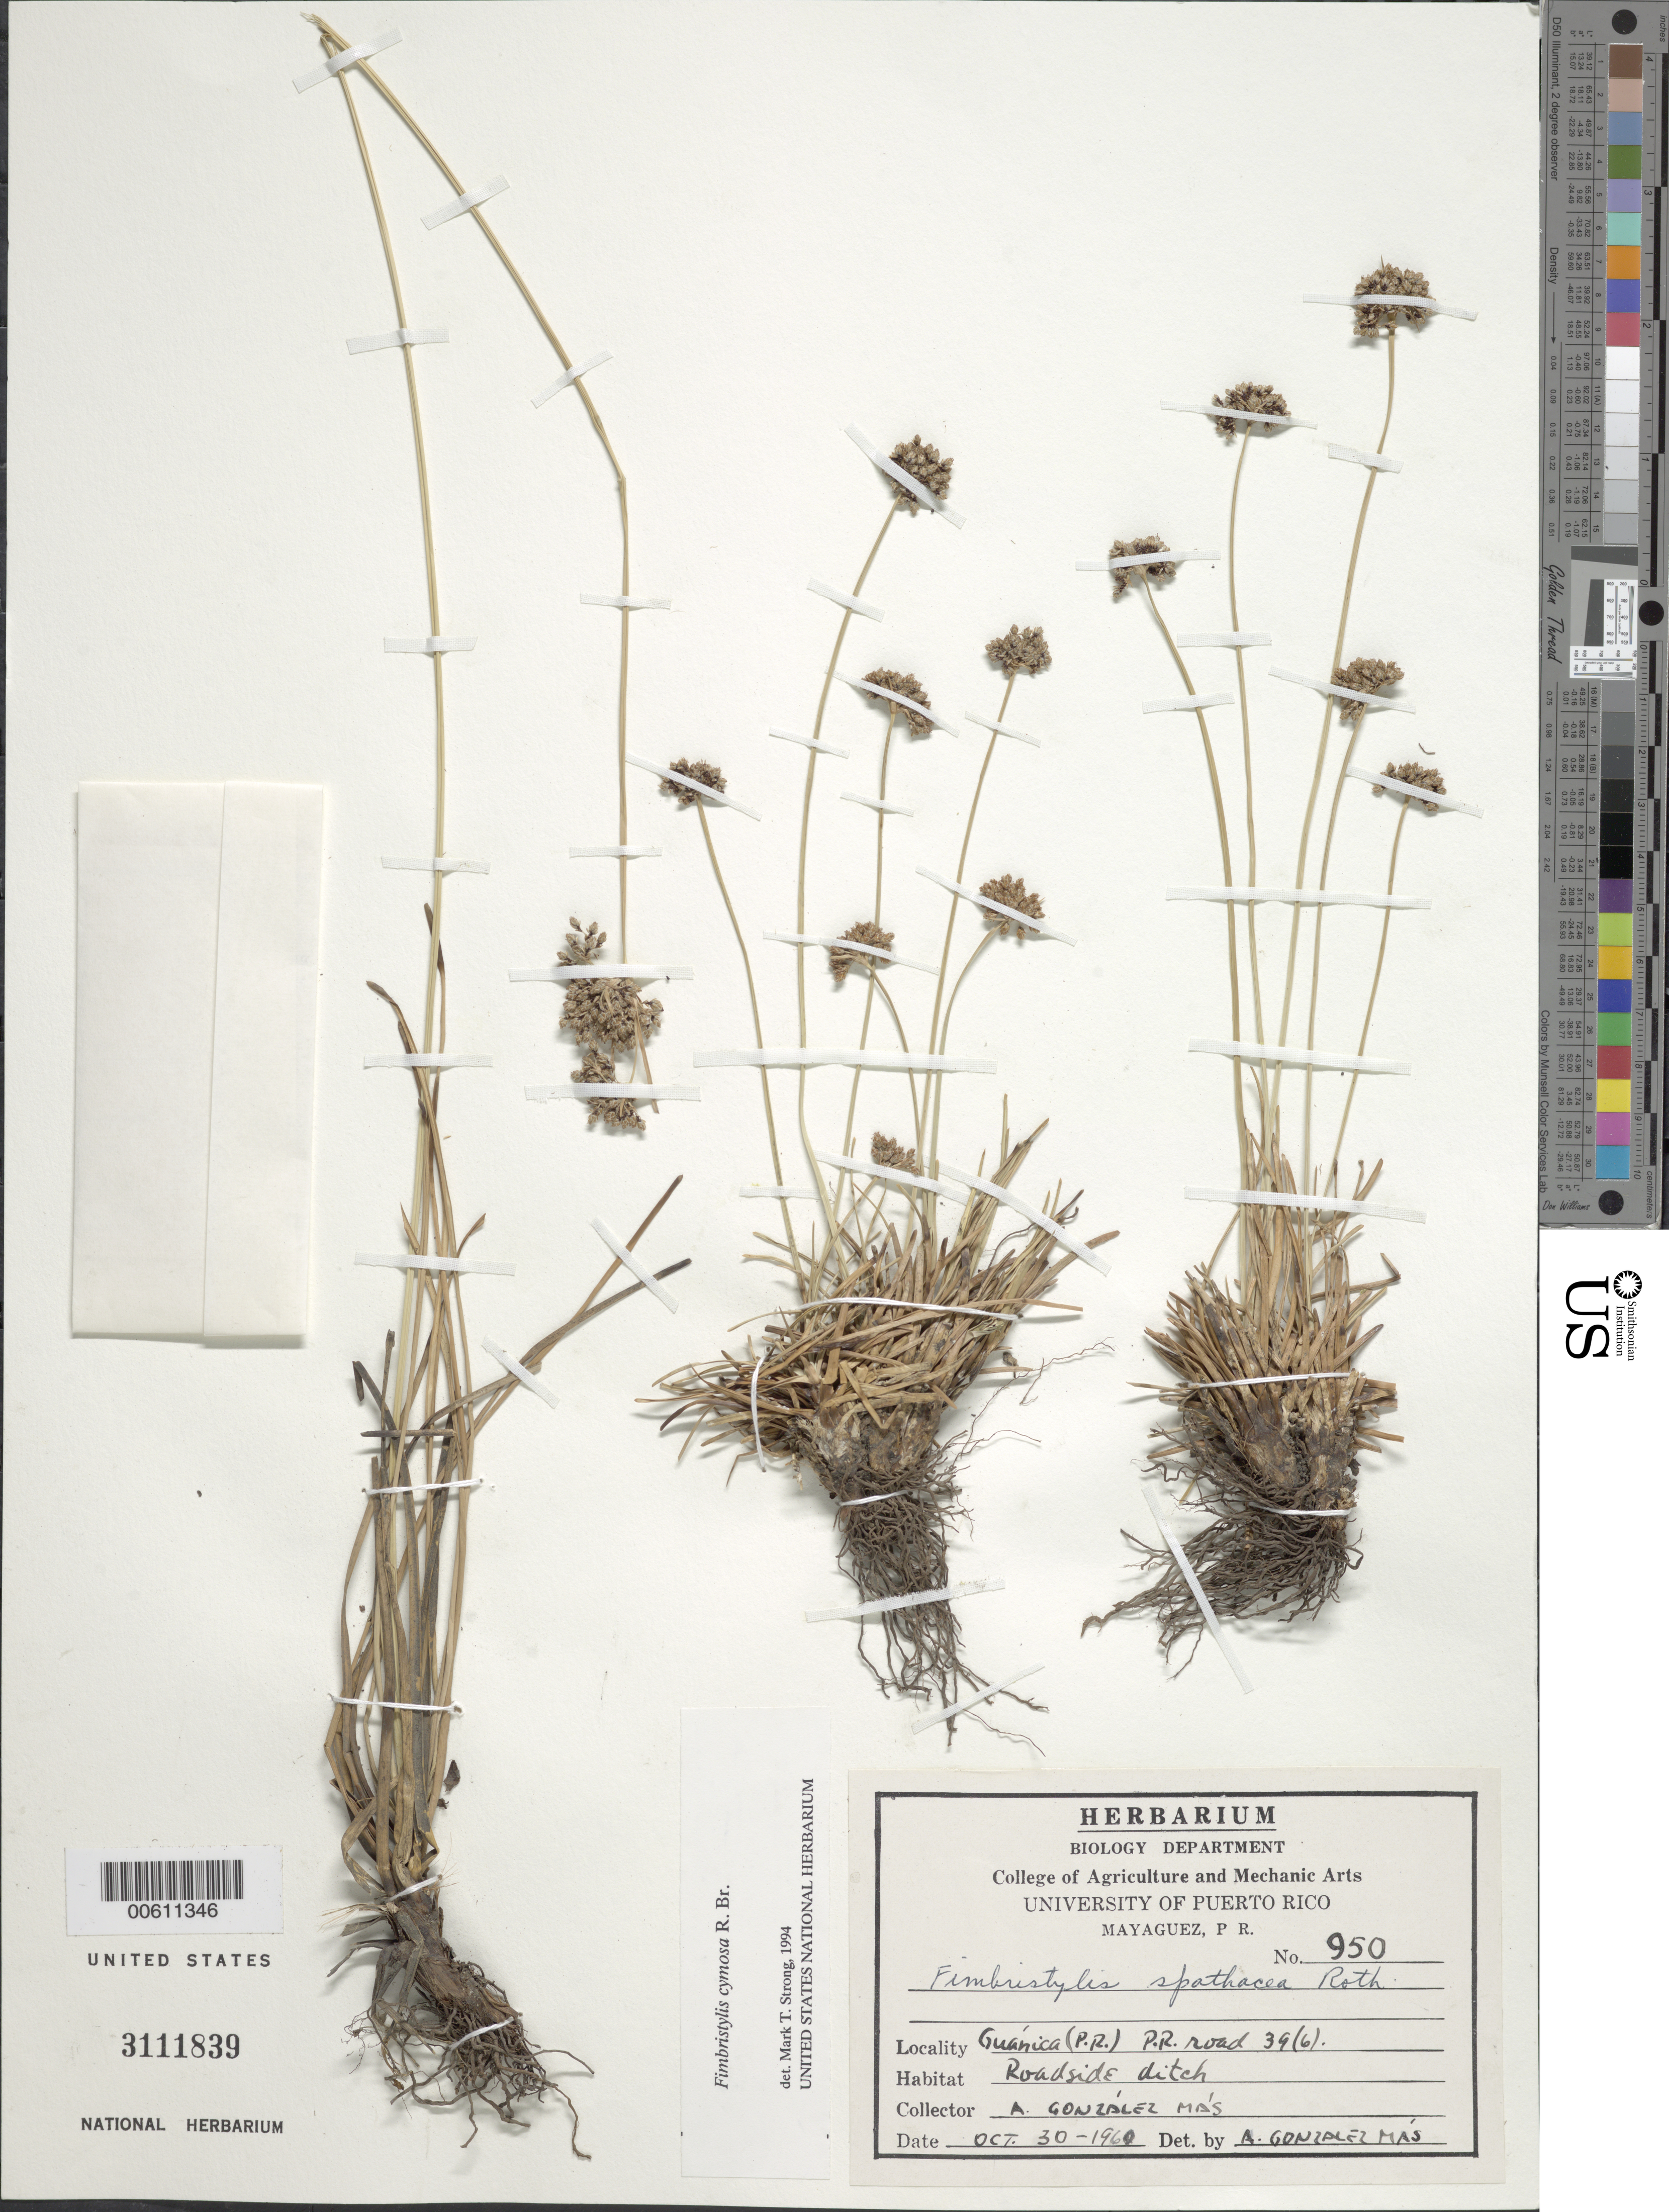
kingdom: Plantae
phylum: Tracheophyta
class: Liliopsida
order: Poales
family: Cyperaceae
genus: Fimbristylis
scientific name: Fimbristylis cymosa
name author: R. Br.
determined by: Strong, M. T., (US), Smithsonian Institution - National Museum of Natural History (UNITED STATES)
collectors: A. González Más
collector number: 950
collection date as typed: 30 Oct 1960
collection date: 1960-10-30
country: Puerto Rico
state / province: Guánica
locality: Guánica: P.R. Rd. 39.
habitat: Roadside ditch.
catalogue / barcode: US 3111839